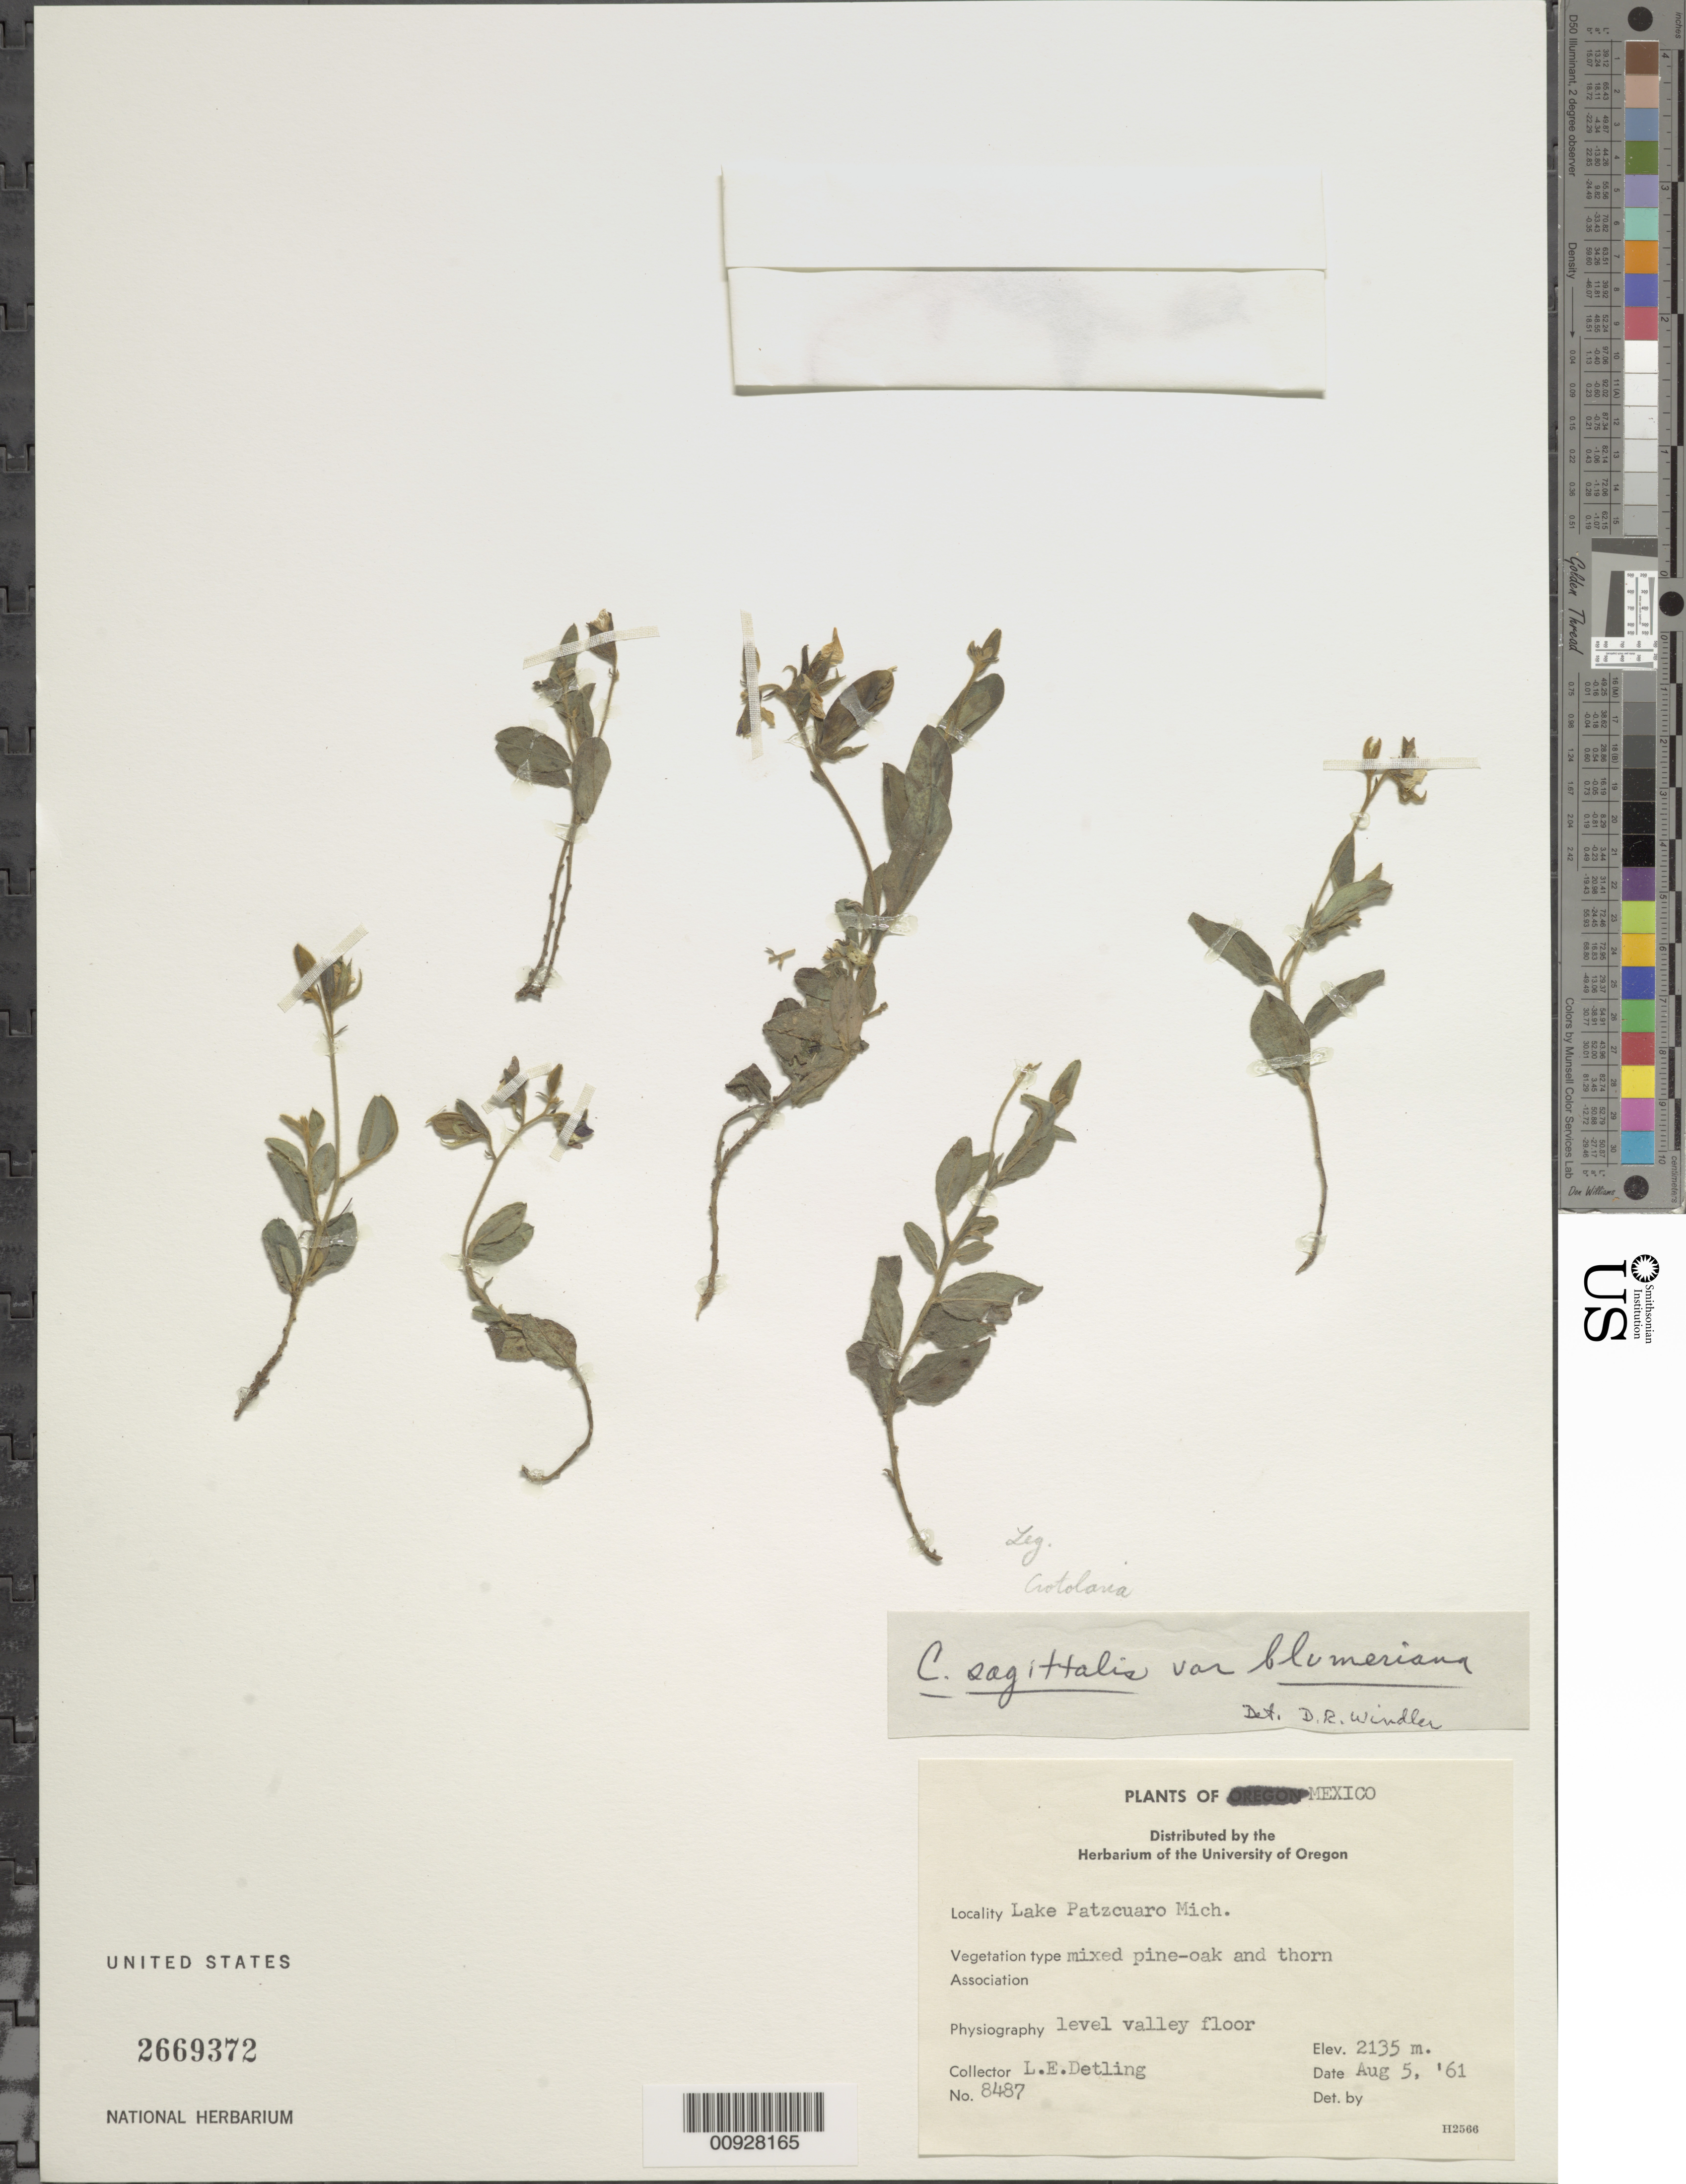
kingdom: Plantae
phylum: Tracheophyta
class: Magnoliopsida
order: Fabales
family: Fabaceae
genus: Crotalaria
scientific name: Crotalaria sagittalis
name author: L.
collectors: L. E. Detling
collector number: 8487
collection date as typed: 05 Aug 1961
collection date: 1961-08-05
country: Mexico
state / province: Michoacán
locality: Lake Patzcuaro, Michoacán.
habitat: Vegetation type: Mixed pine-oak and thorn. Physiography: level valley floor.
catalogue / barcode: US 2669372